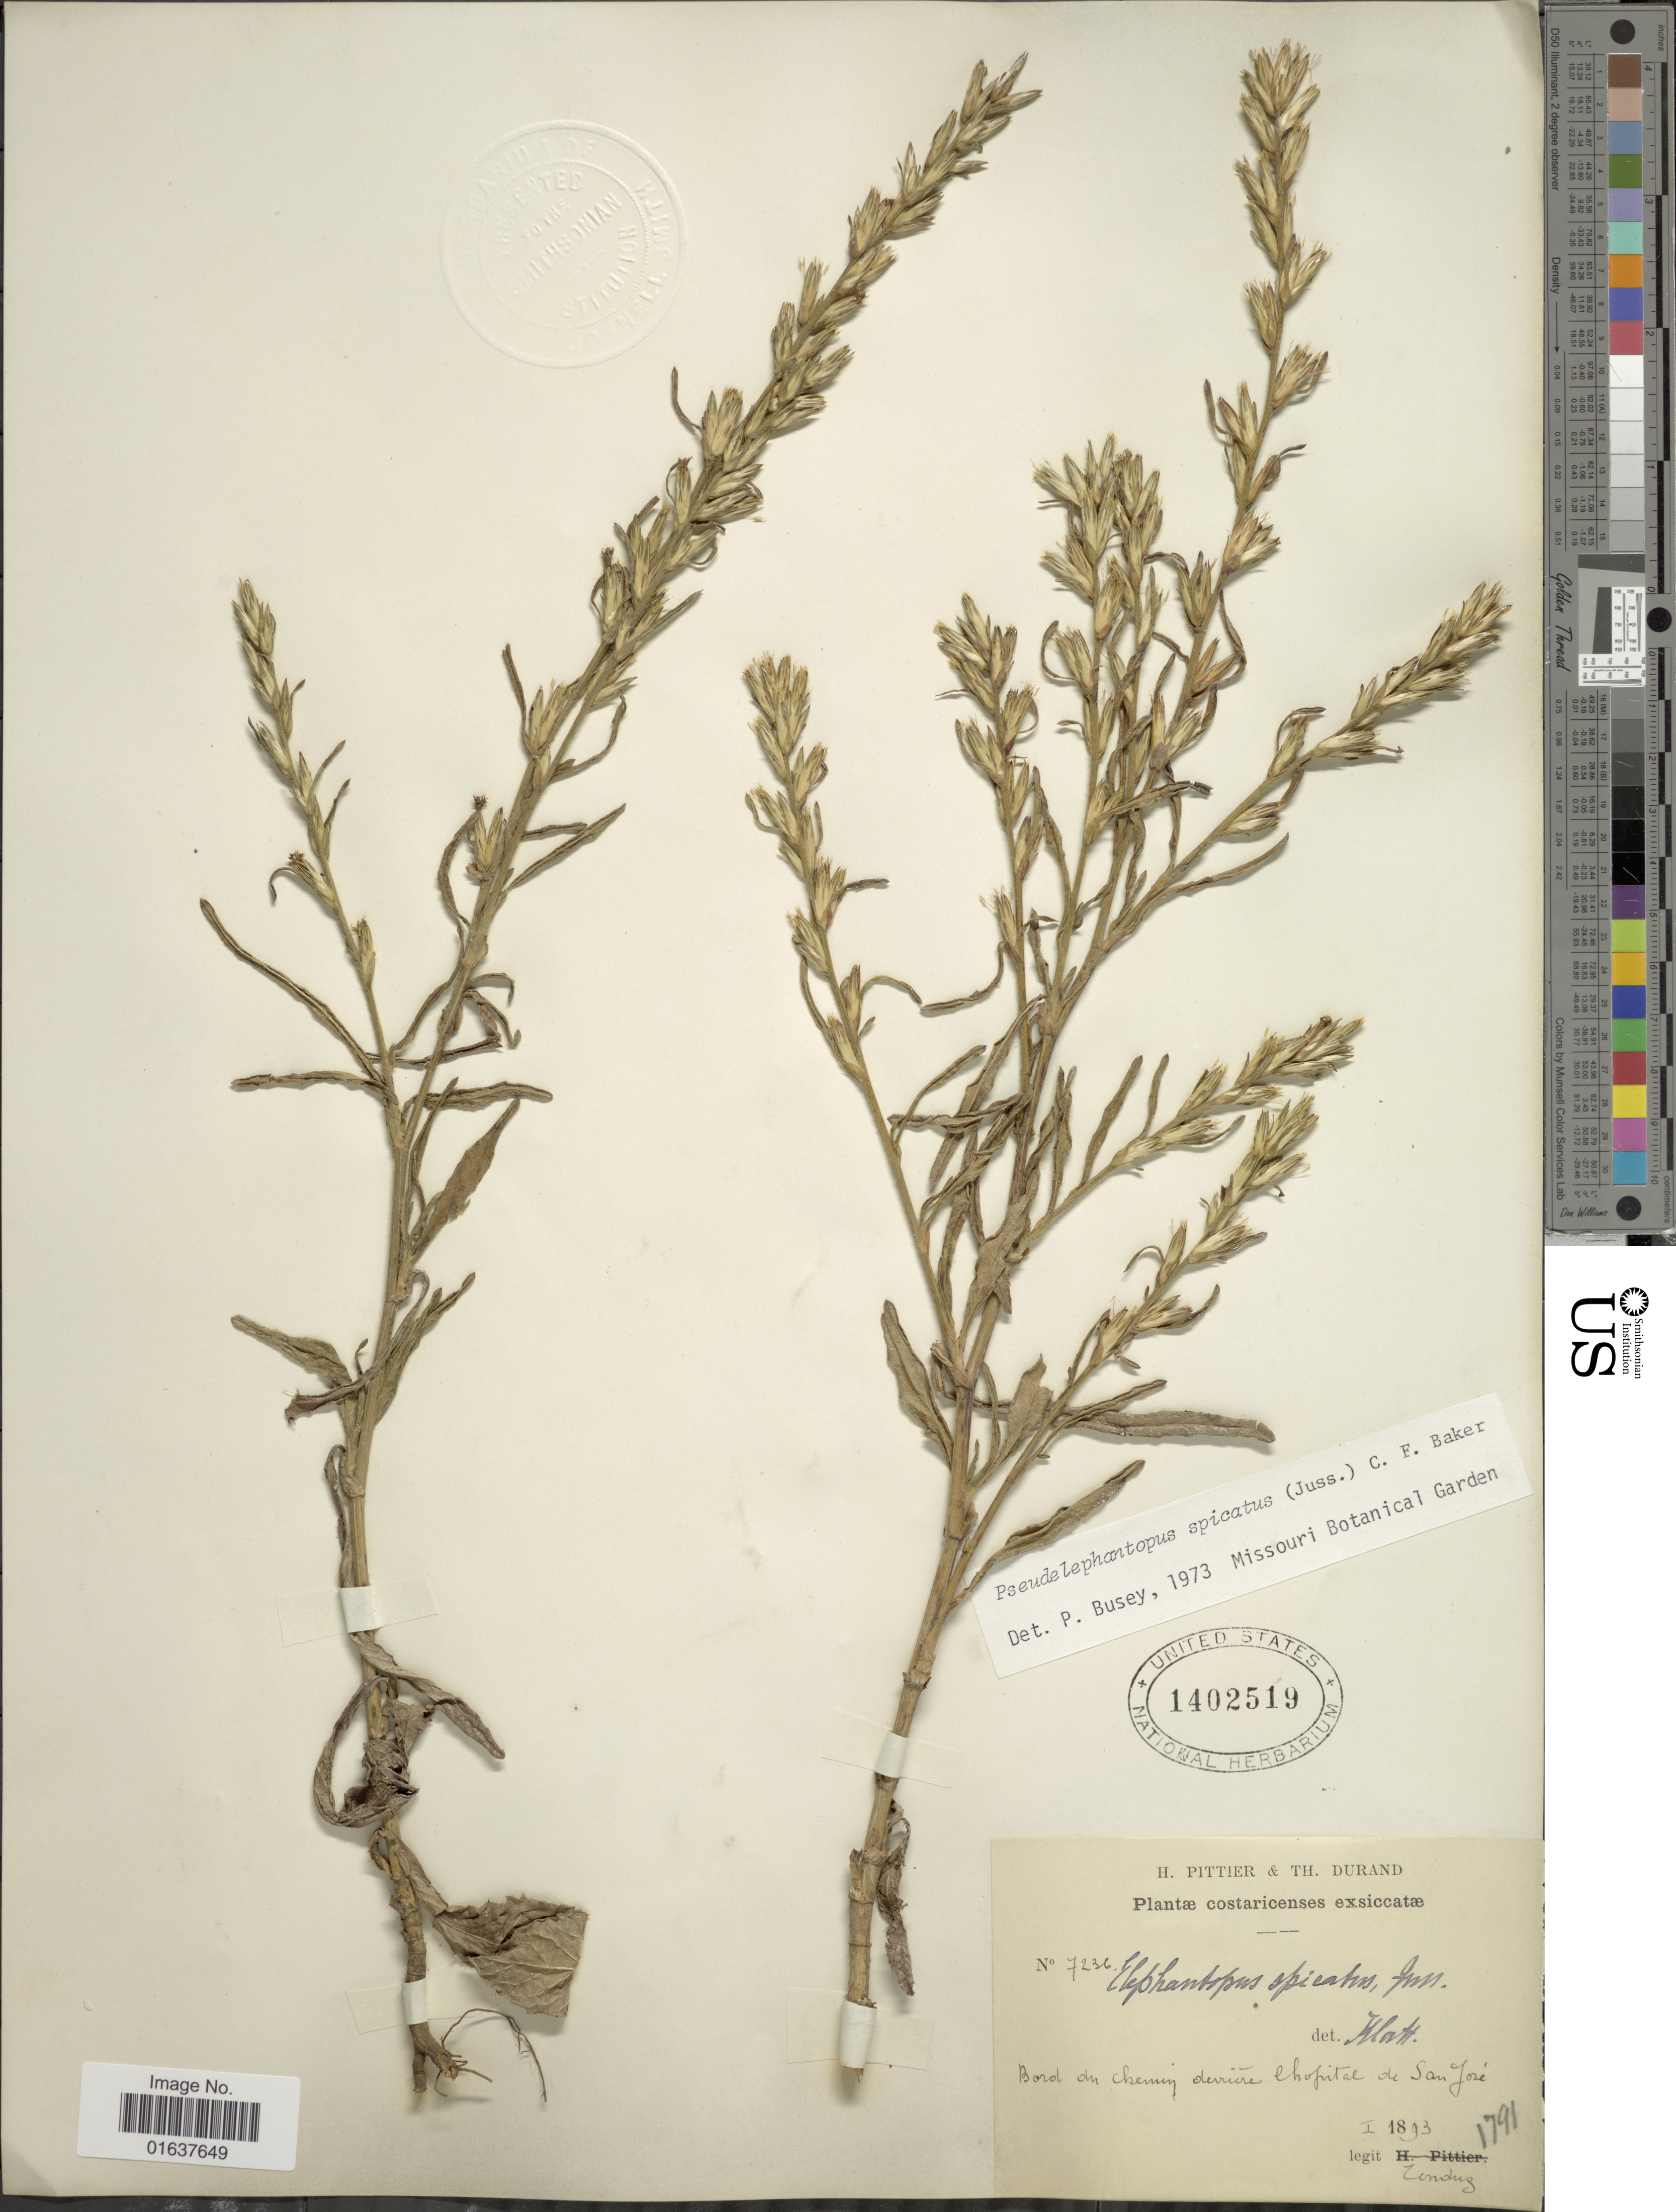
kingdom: Plantae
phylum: Tracheophyta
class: Magnoliopsida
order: Asterales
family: Asteraceae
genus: Pseudelephantopus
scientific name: Pseudelephantopus spicatus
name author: (Juss. ex Aubl.) C.F. Baker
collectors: A. Tonduz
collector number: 7236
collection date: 1893-01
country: Costa Rica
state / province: San José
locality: Bord du Chemin devriere Chopital de San Jose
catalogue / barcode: US 1402519